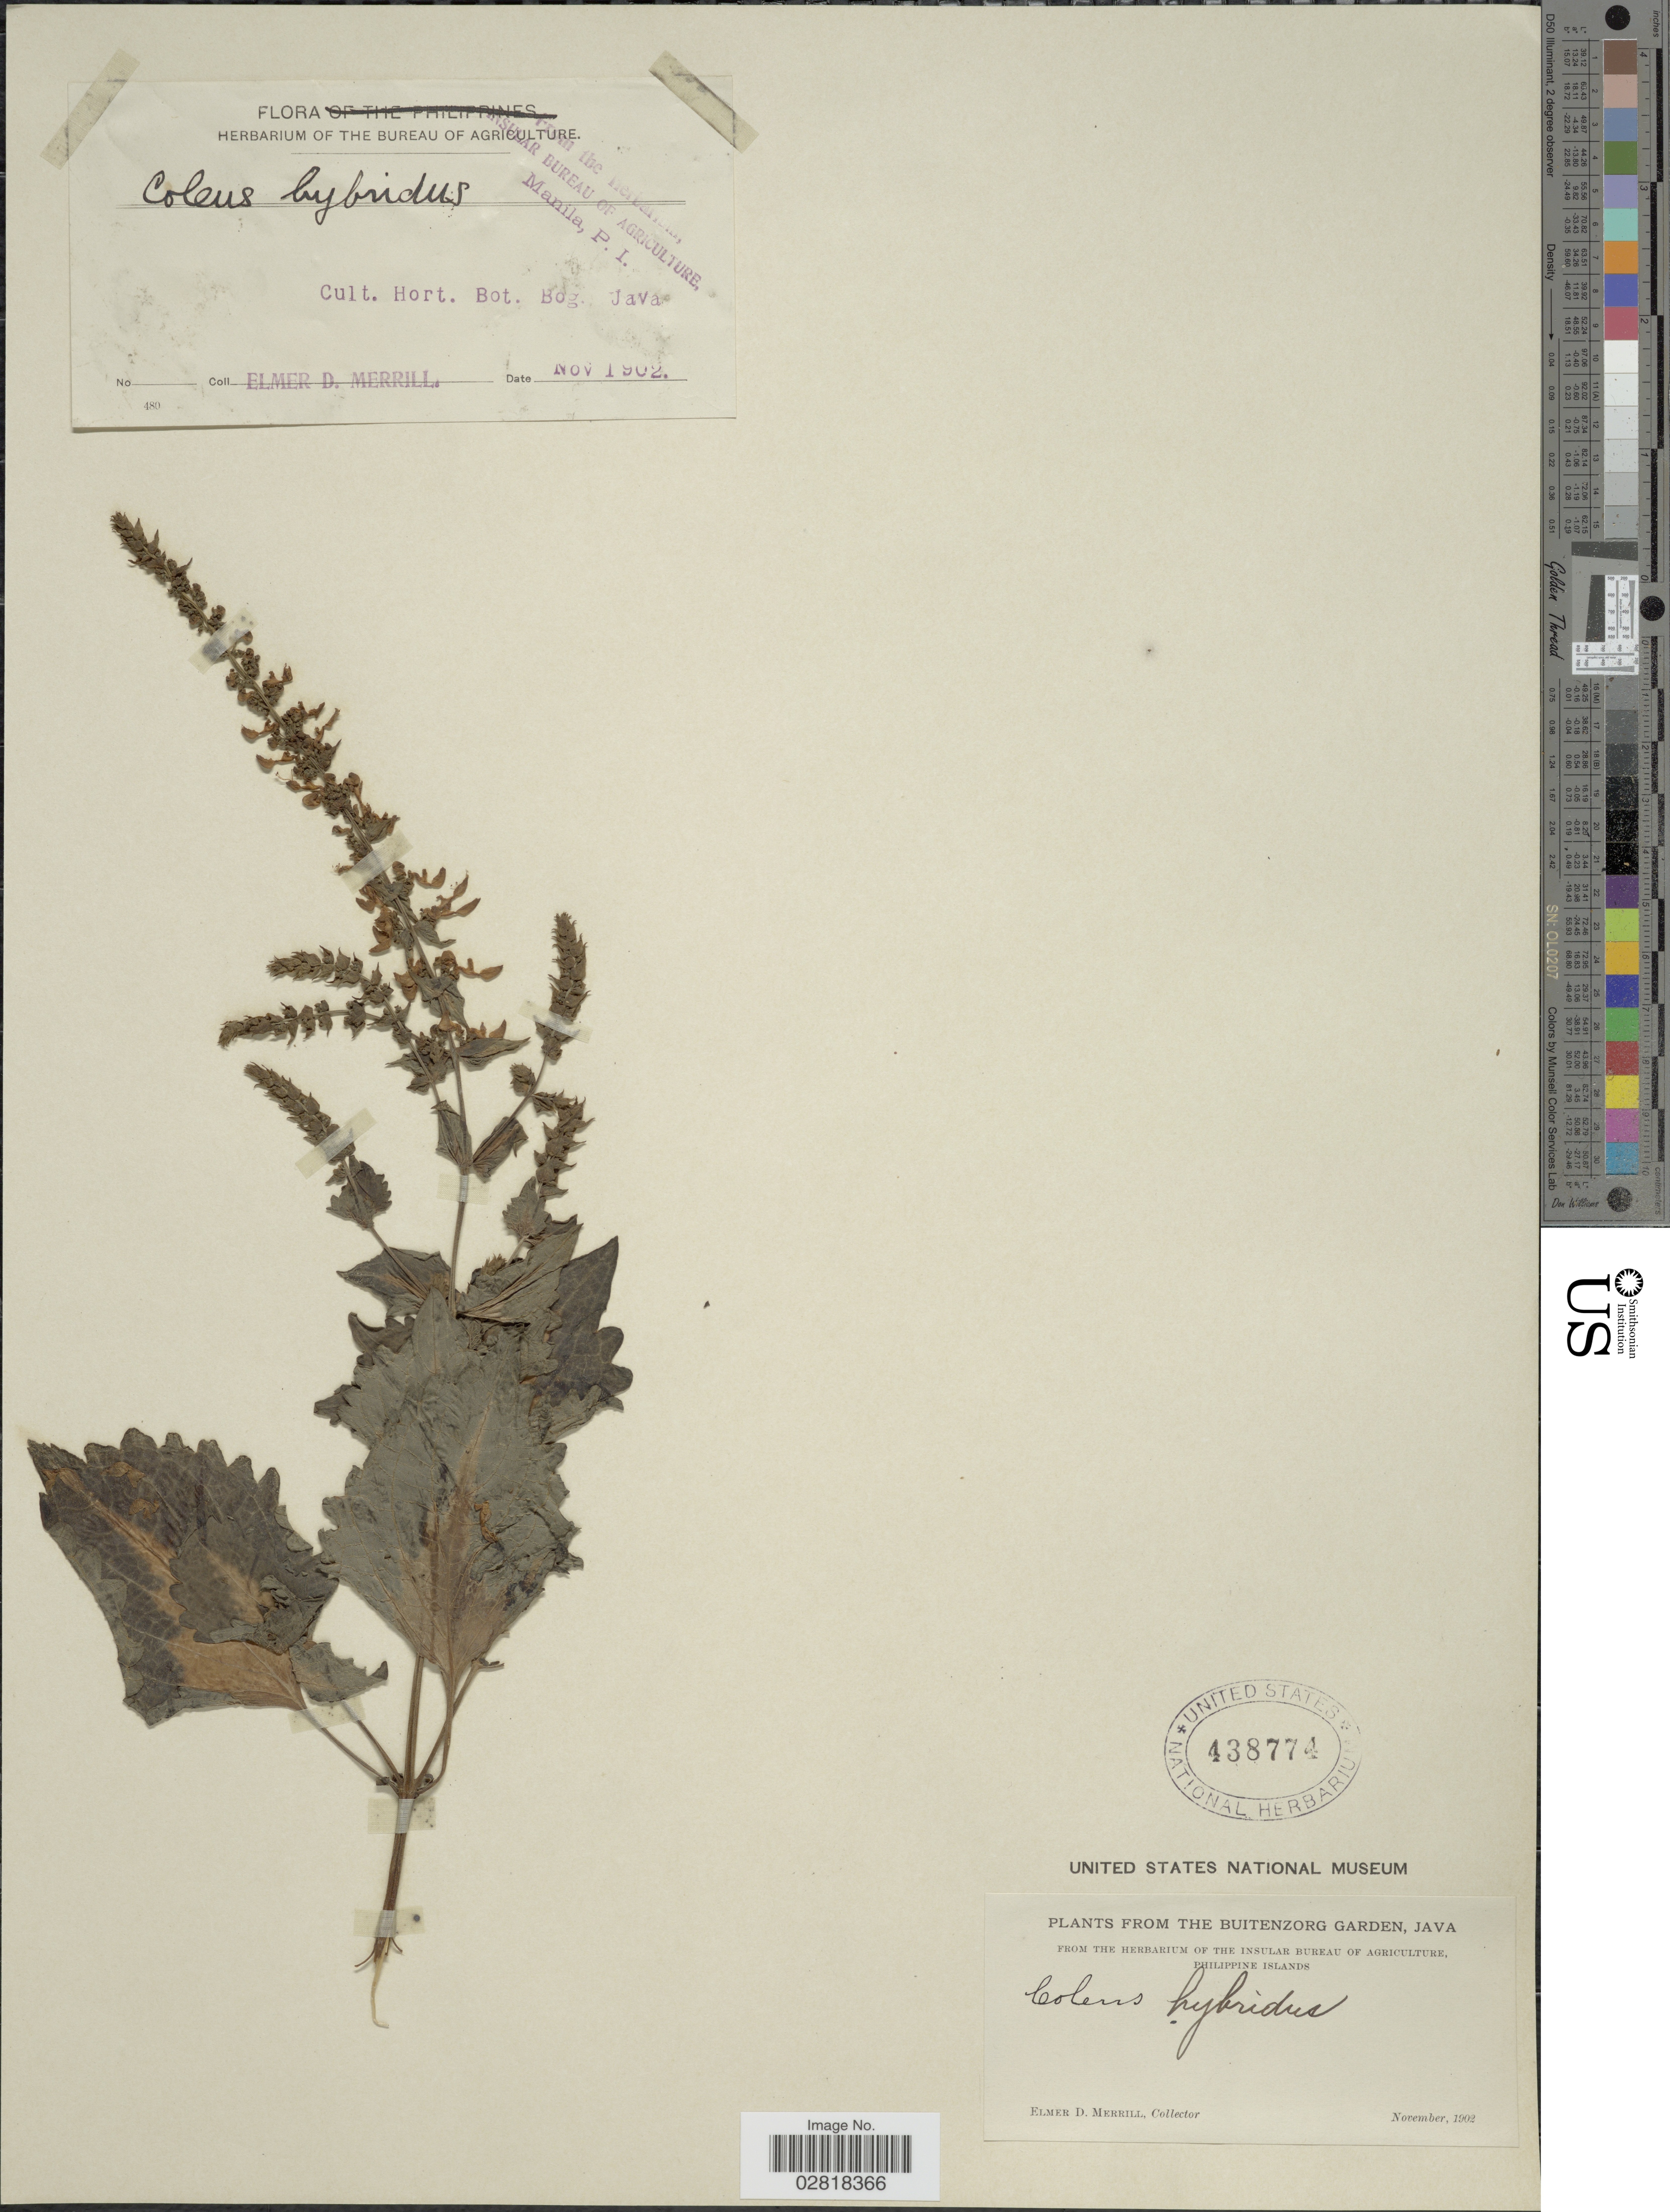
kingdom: Plantae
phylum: Tracheophyta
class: Magnoliopsida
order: Lamiales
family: Lamiaceae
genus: Coleus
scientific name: Coleus hybridus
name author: Cobeau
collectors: E. D. Merrill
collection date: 1902-11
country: Indonesia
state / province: Java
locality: Buitenzorg Garden, Cult. Hort. Bot. Bog. Java.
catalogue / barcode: US 438774